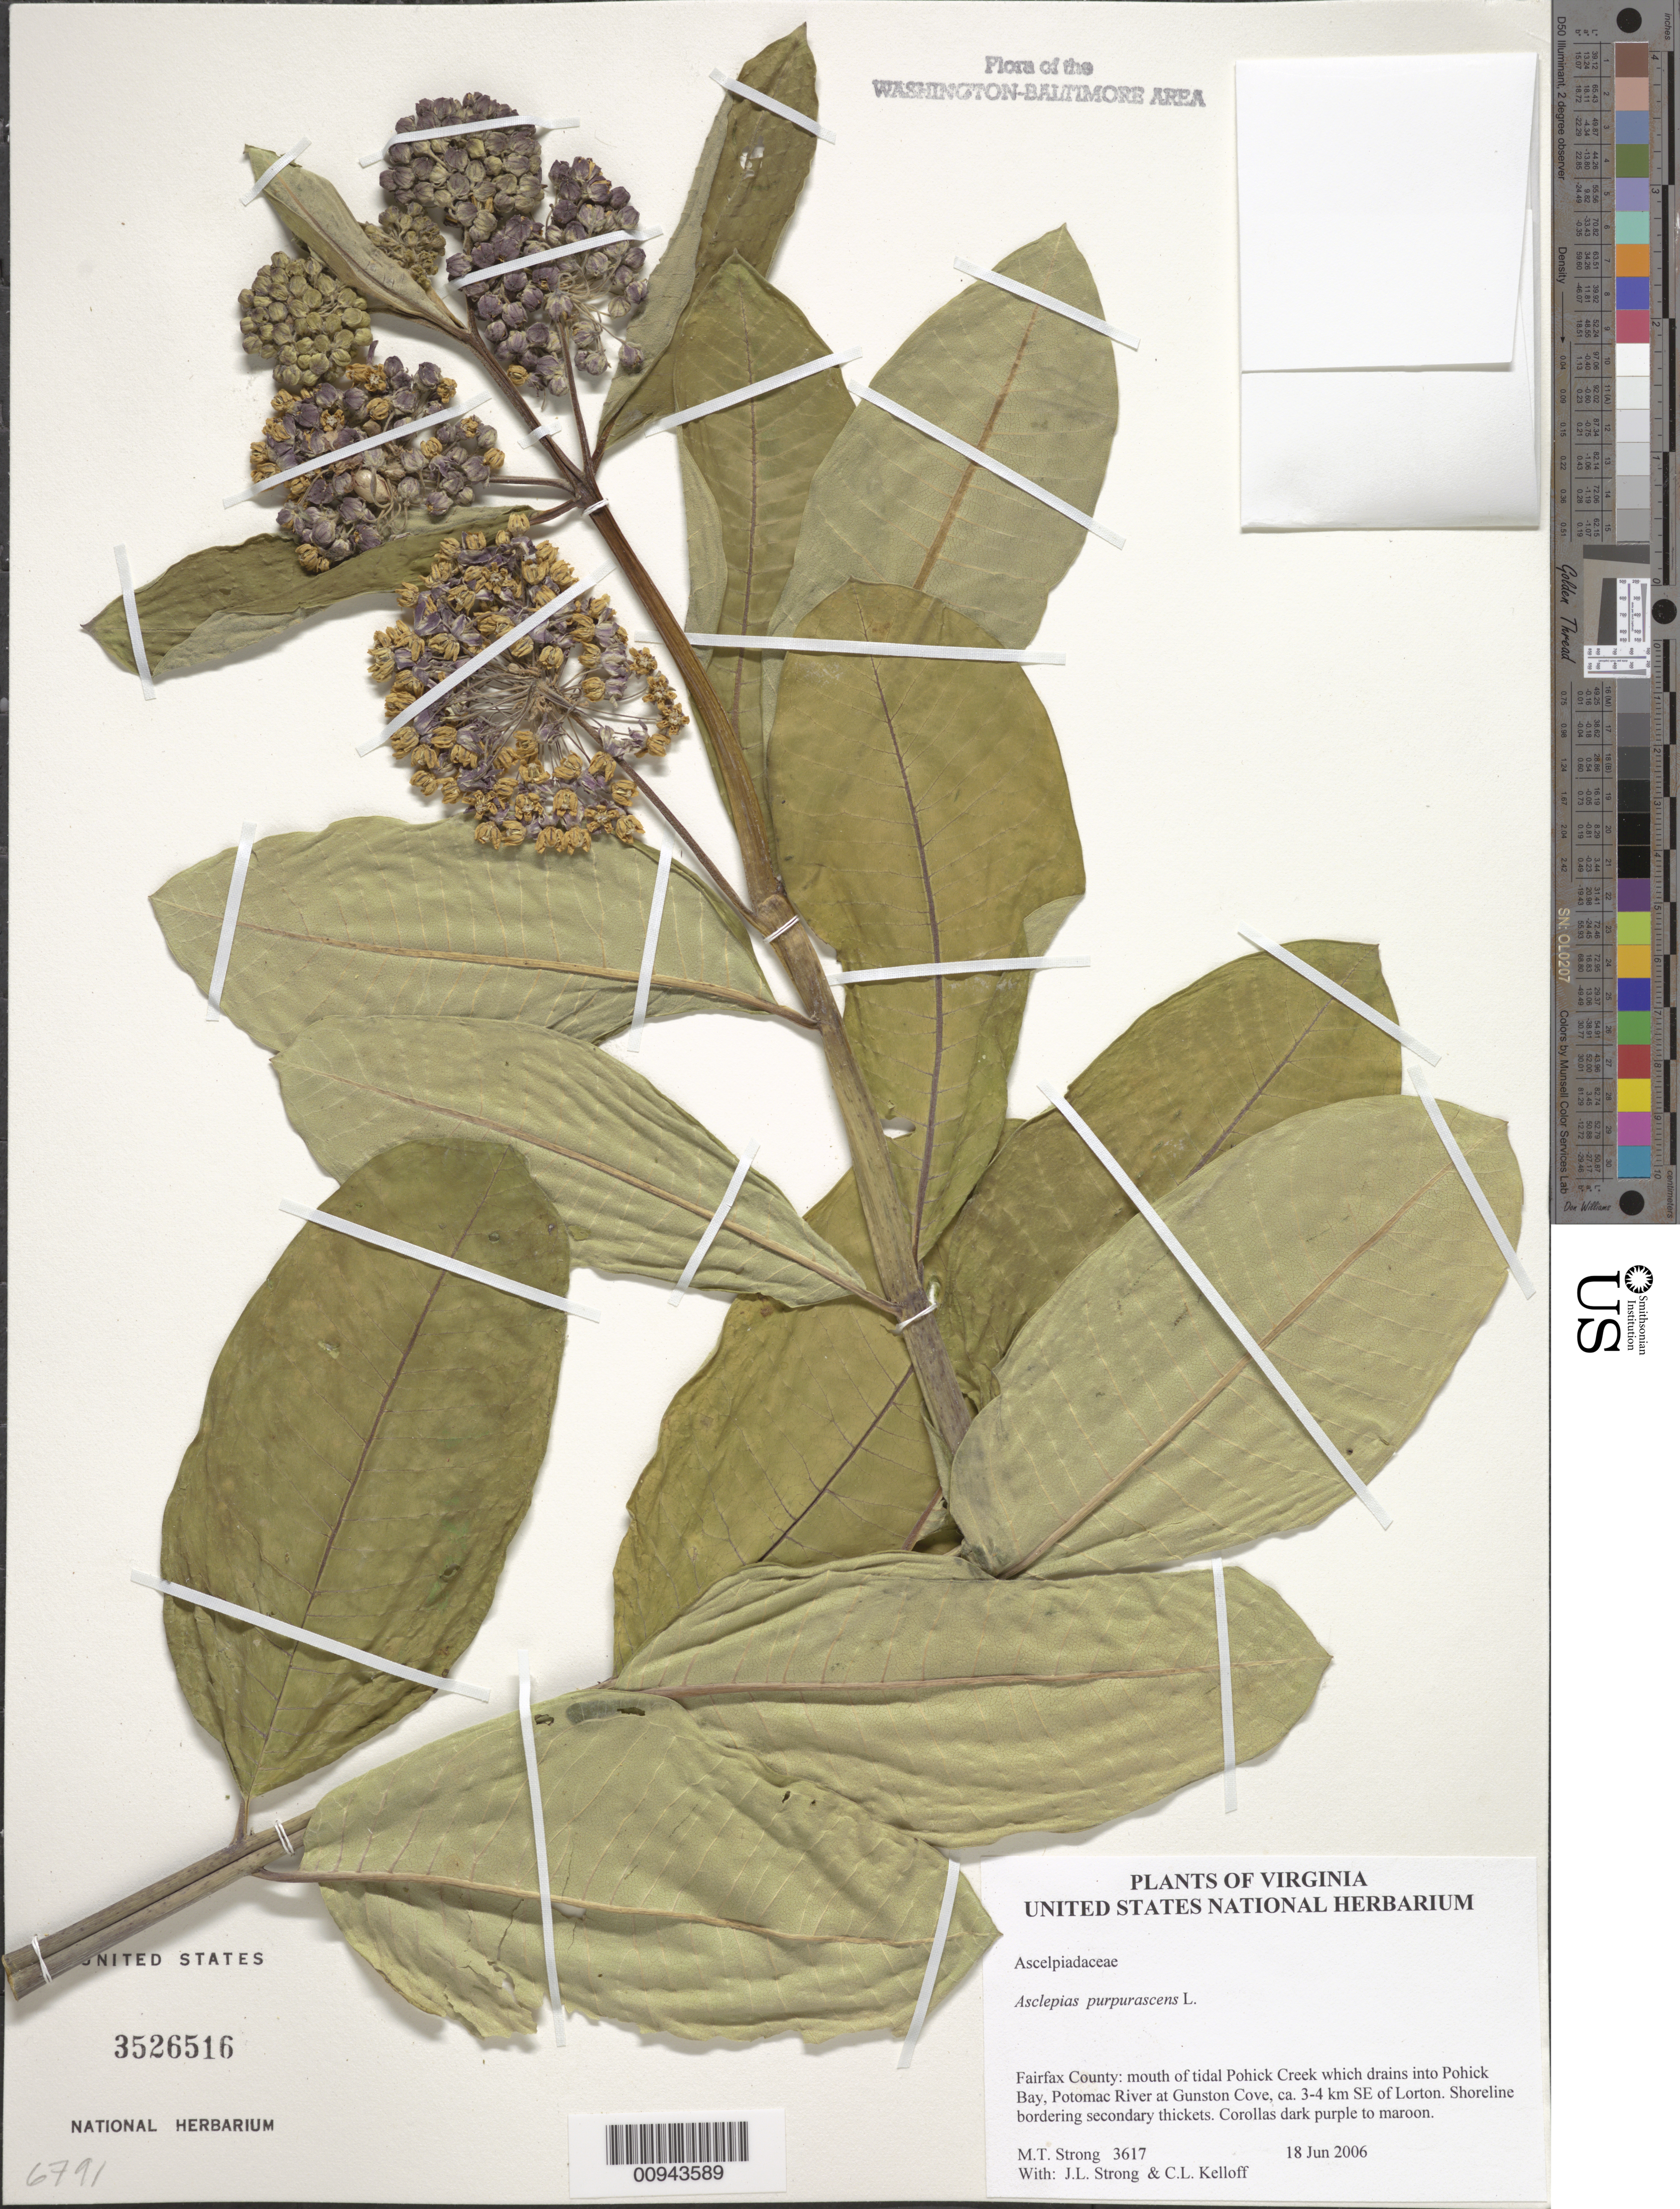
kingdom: Plantae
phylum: Tracheophyta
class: Magnoliopsida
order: Gentianales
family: Apocynaceae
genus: Asclepias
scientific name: Asclepias purpurascens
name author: L.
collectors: M. T. Strong, J. L. Strong & C. L. Kelloff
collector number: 3617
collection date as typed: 18 Jun 2006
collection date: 2006-06-18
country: United States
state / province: Virginia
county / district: Fairfax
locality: mouth of tidal Pohick Creek, which drains in to Pohick Bay, Potomac River at Gunston Cove, ca. 3-4 km SE of Lorton.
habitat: Shoreline bordering secondary thickets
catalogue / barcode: US 3526516